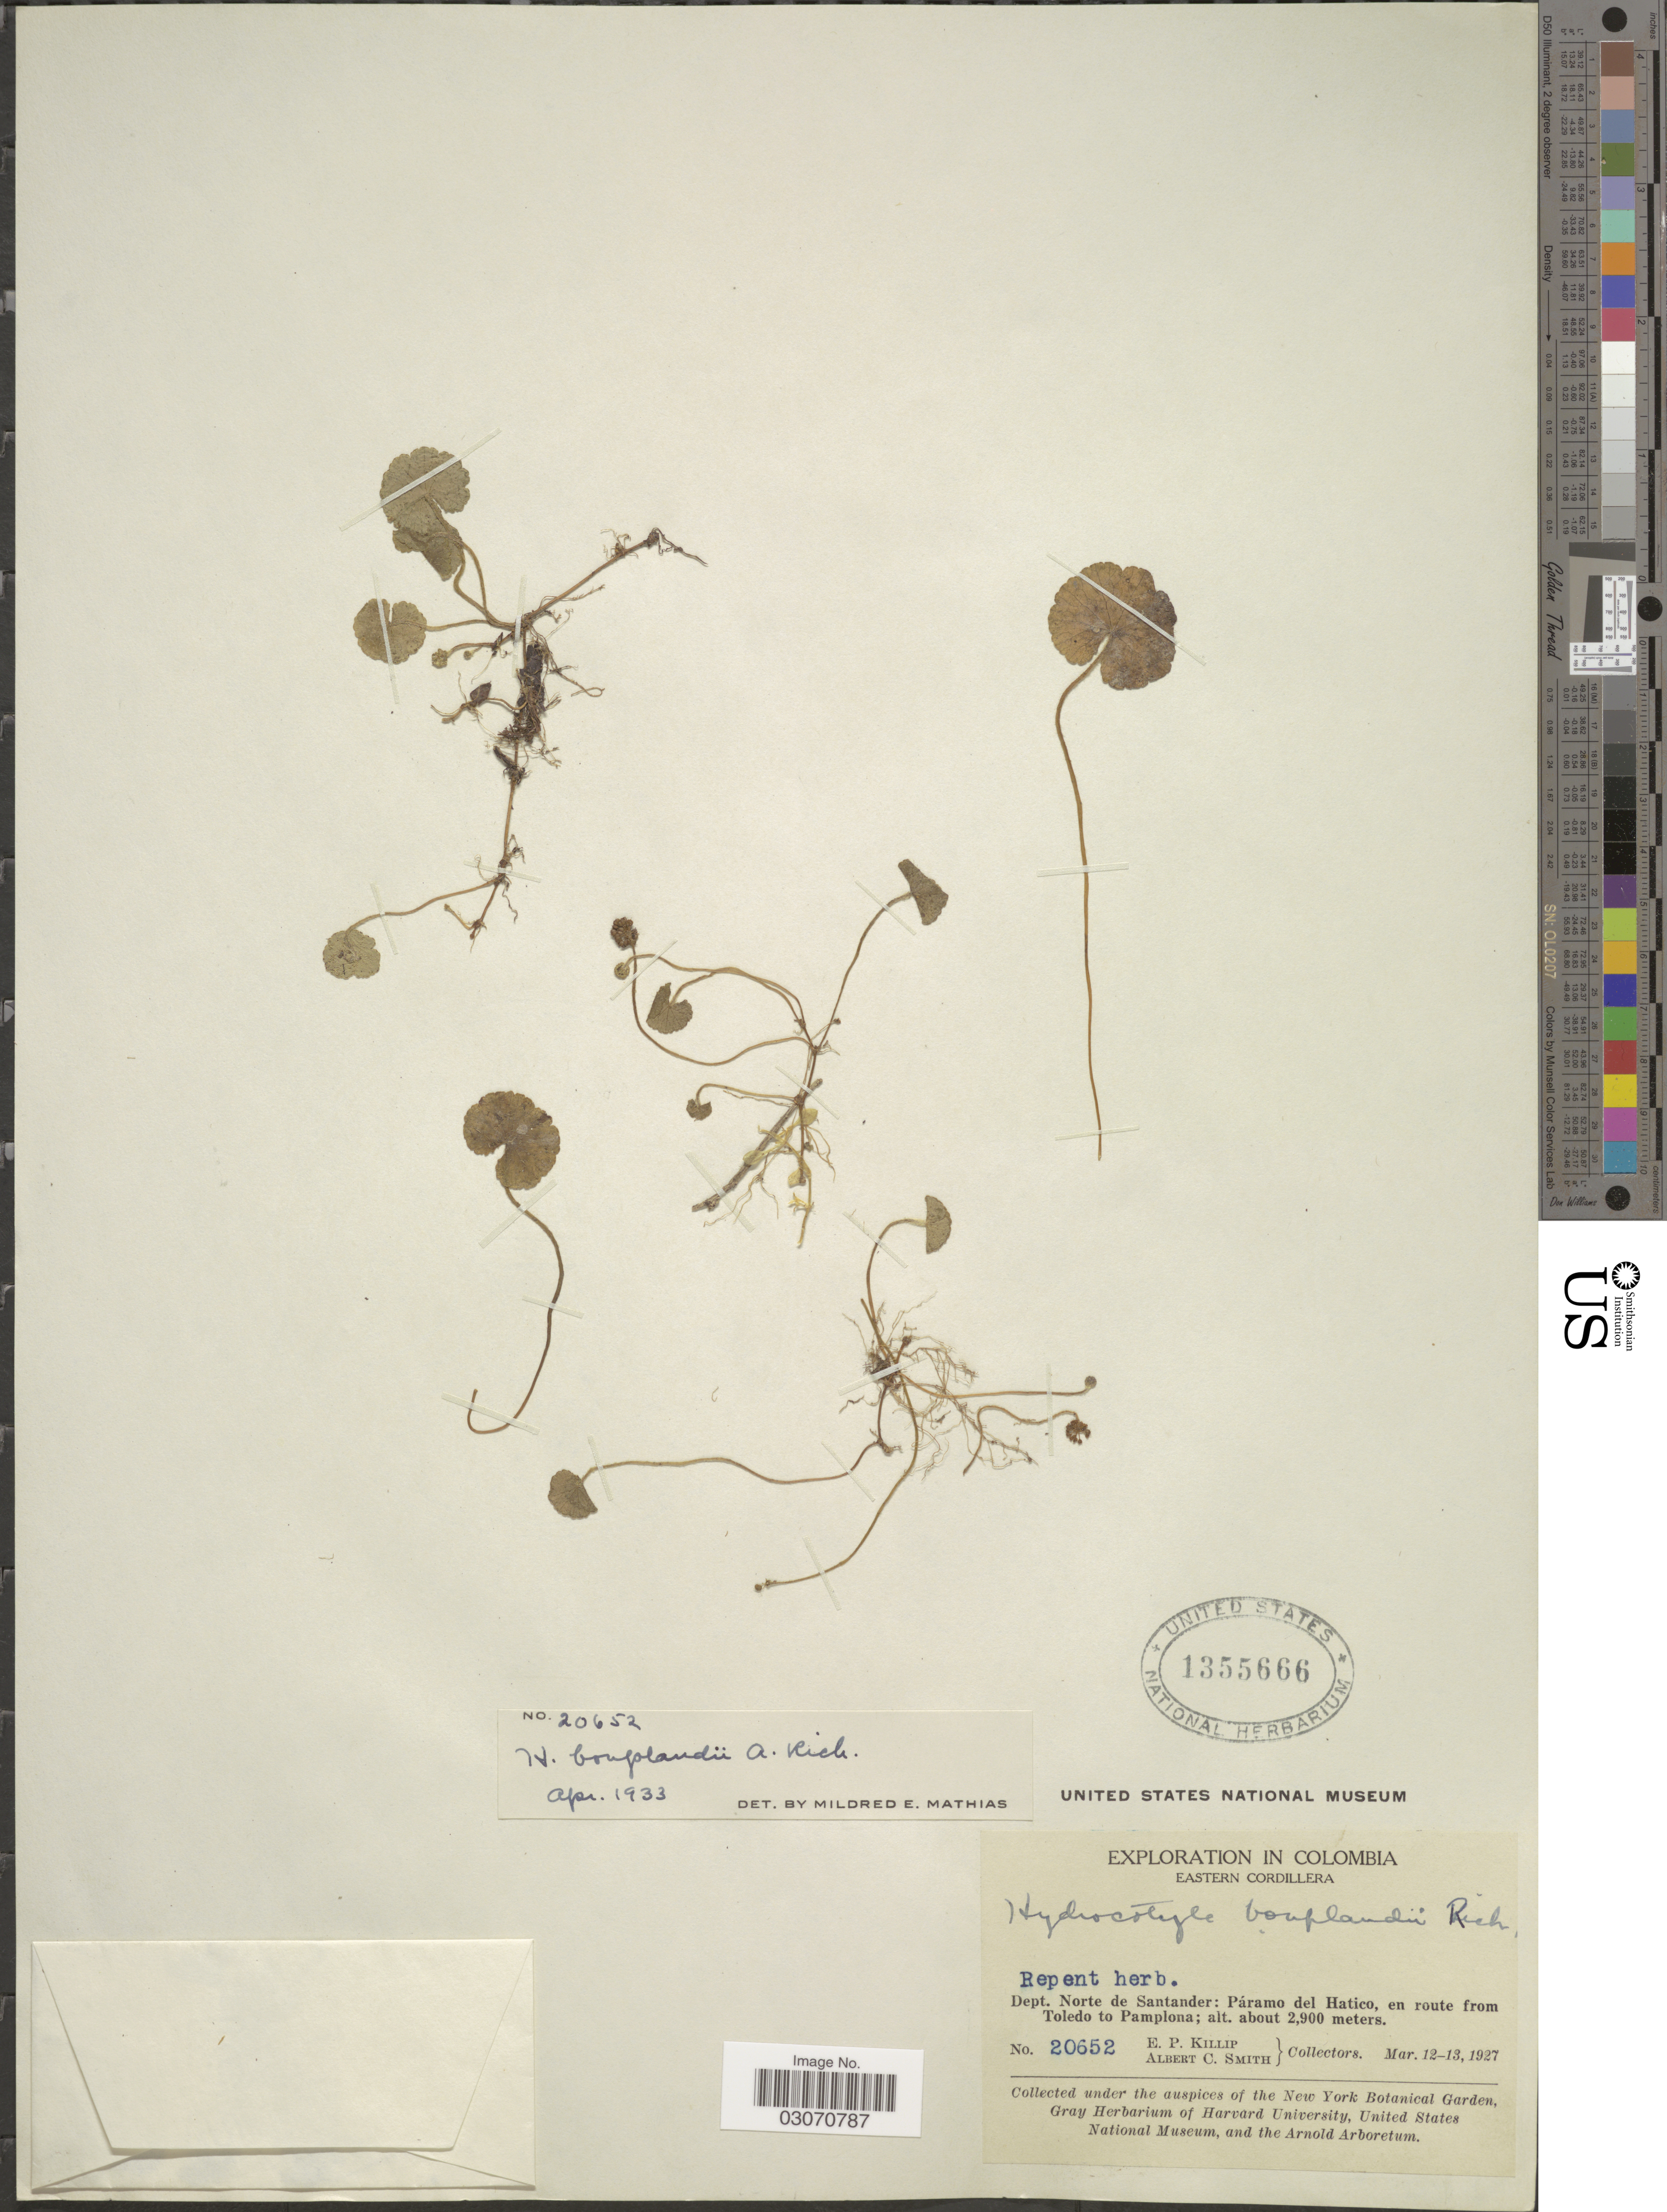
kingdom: Plantae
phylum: Tracheophyta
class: Magnoliopsida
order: Apiales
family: Araliaceae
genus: Hydrocotyle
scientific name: Hydrocotyle bonplandii var. bonplandii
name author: A. Rich.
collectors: E. P. Killip & A. C. Smith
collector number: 20652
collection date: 1927-03-12/1927-03-13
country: Colombia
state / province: Norte de Santander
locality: Eastern Cordillera. Dept. Norte de Santander: Páramo del Hatico, en route from Toledo to Pamplona.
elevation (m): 2900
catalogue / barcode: US 1355666